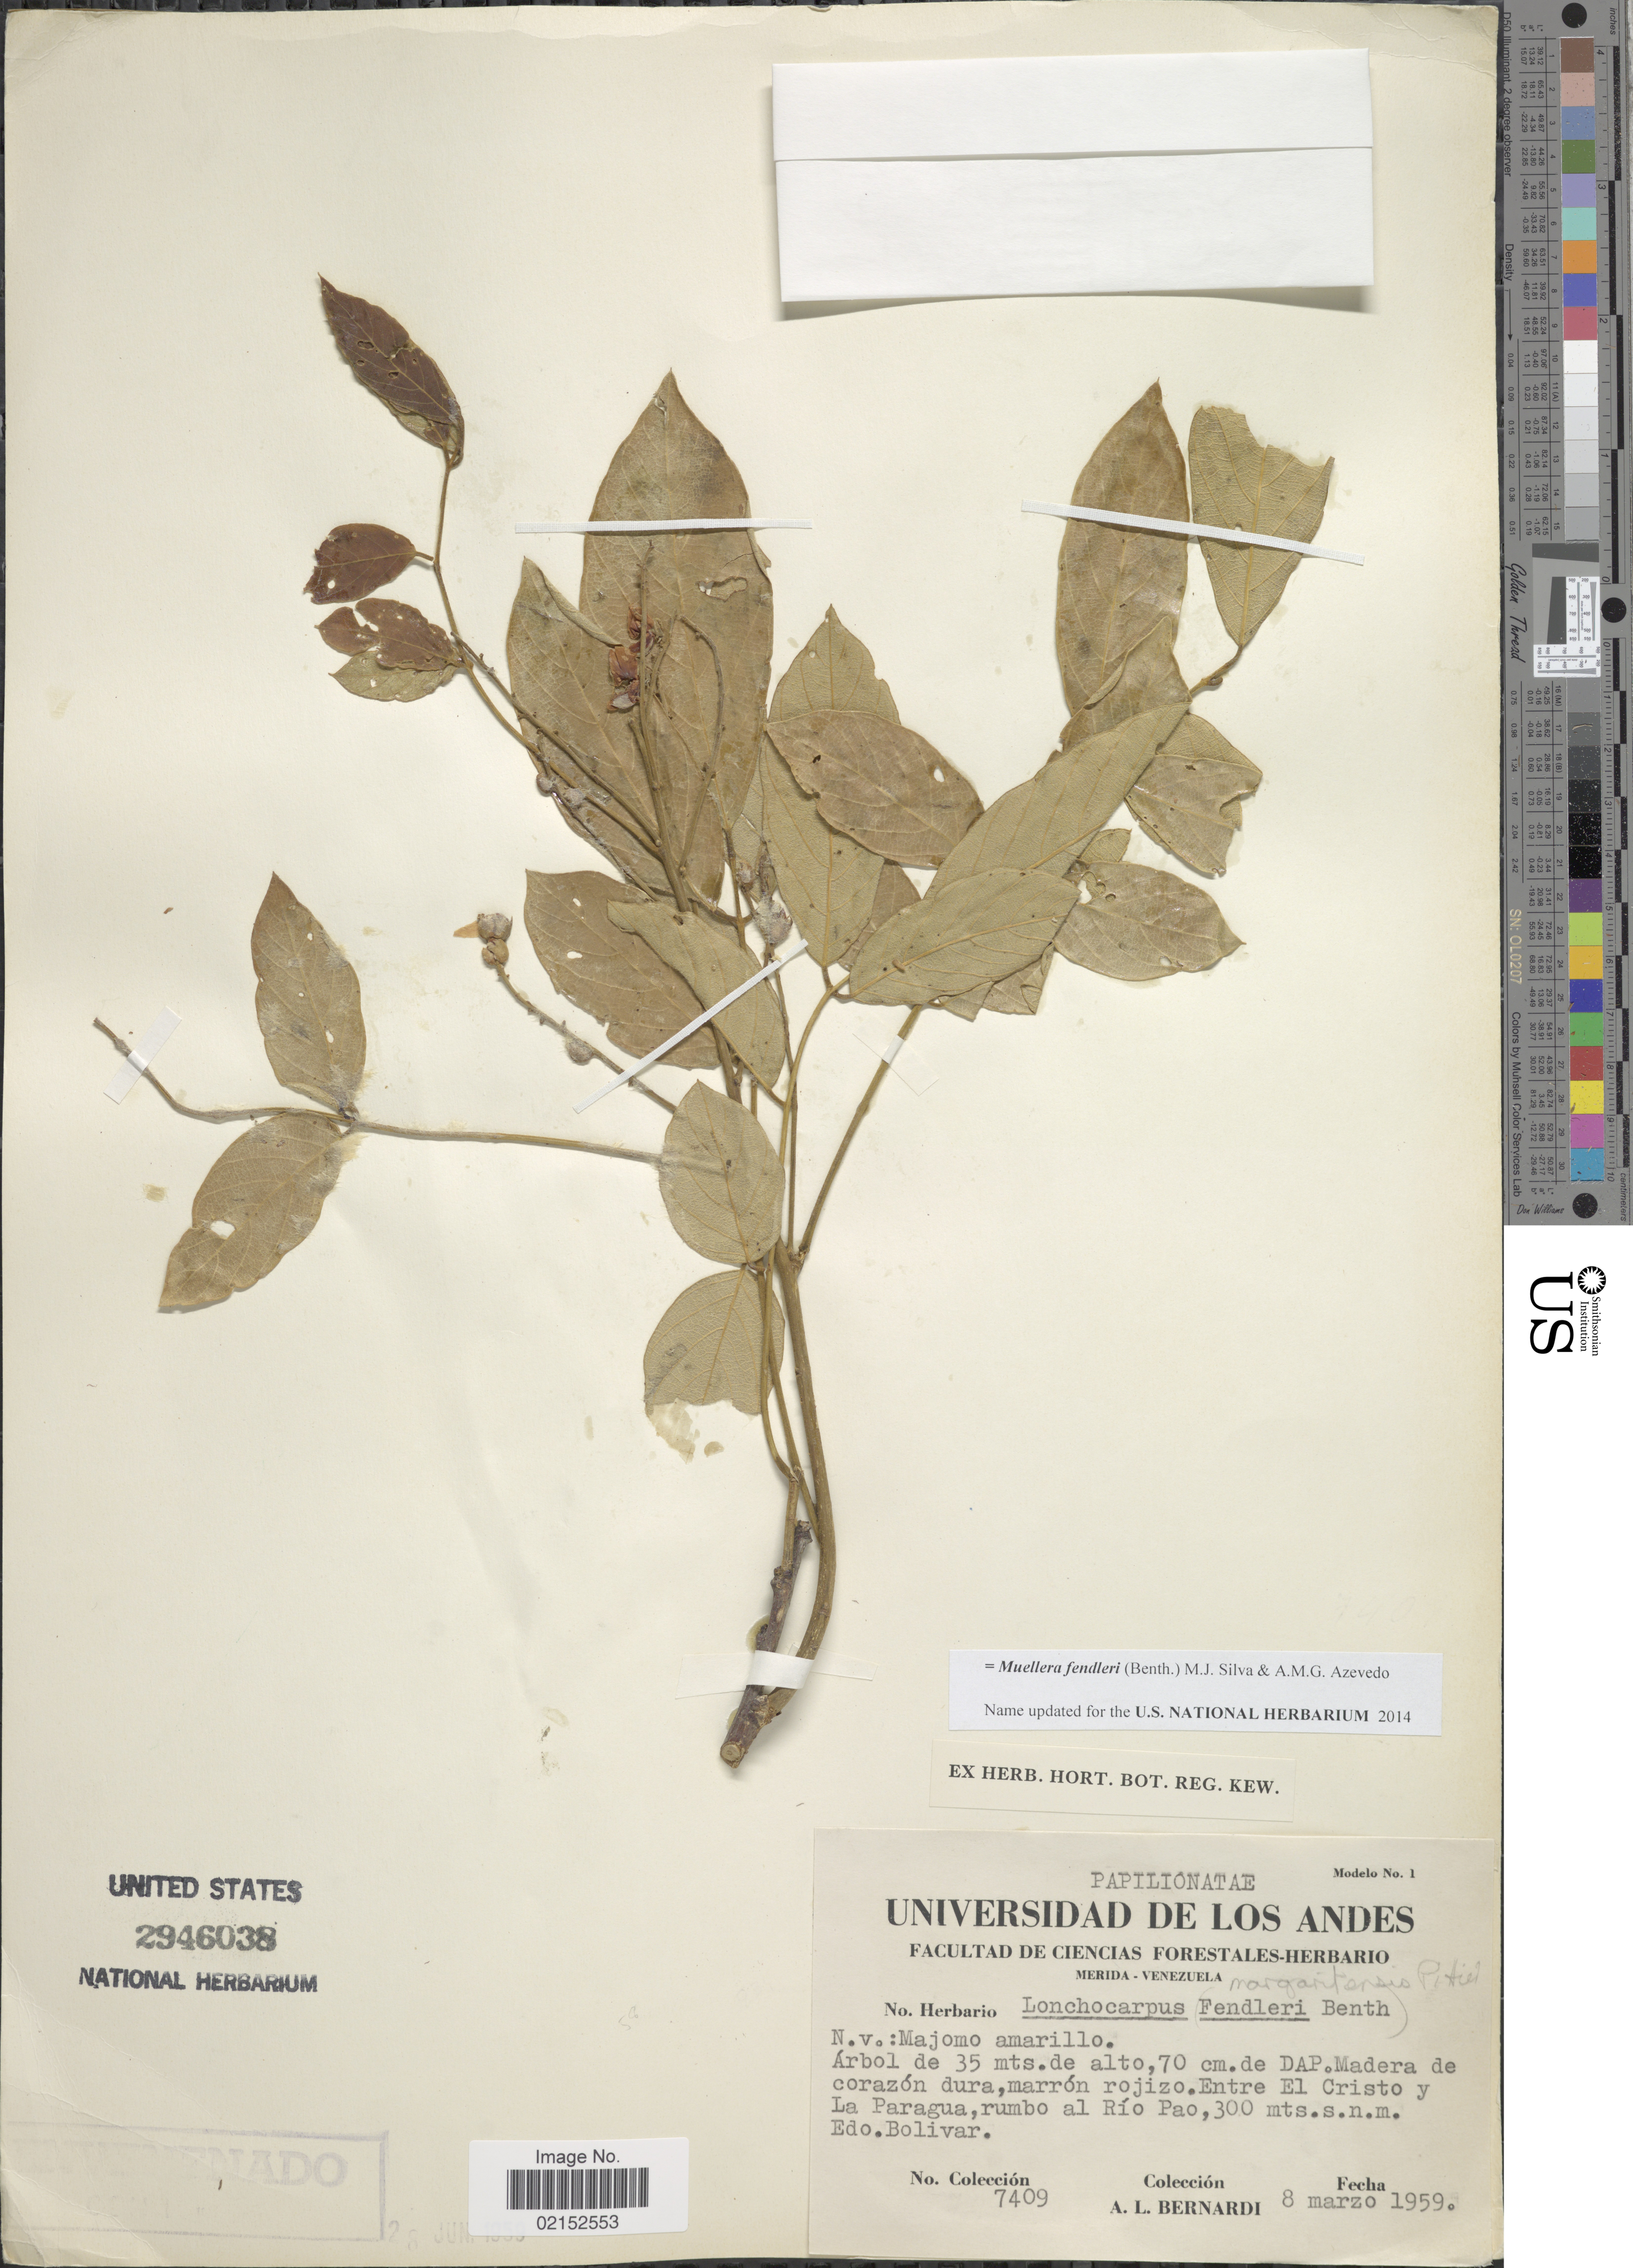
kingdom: Plantae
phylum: Tracheophyta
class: Magnoliopsida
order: Fabales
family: Fabaceae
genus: Muellera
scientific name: Muellera fendleri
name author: (Benth.) M.J. Silva & A.M.G. Azevedo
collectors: A. L. Bernardi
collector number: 7409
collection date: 1959-03-08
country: Venezuela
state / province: Bolivar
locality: Entre Cristo y La Paragua, rumbo al Rio Pao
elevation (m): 300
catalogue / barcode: US 2946038